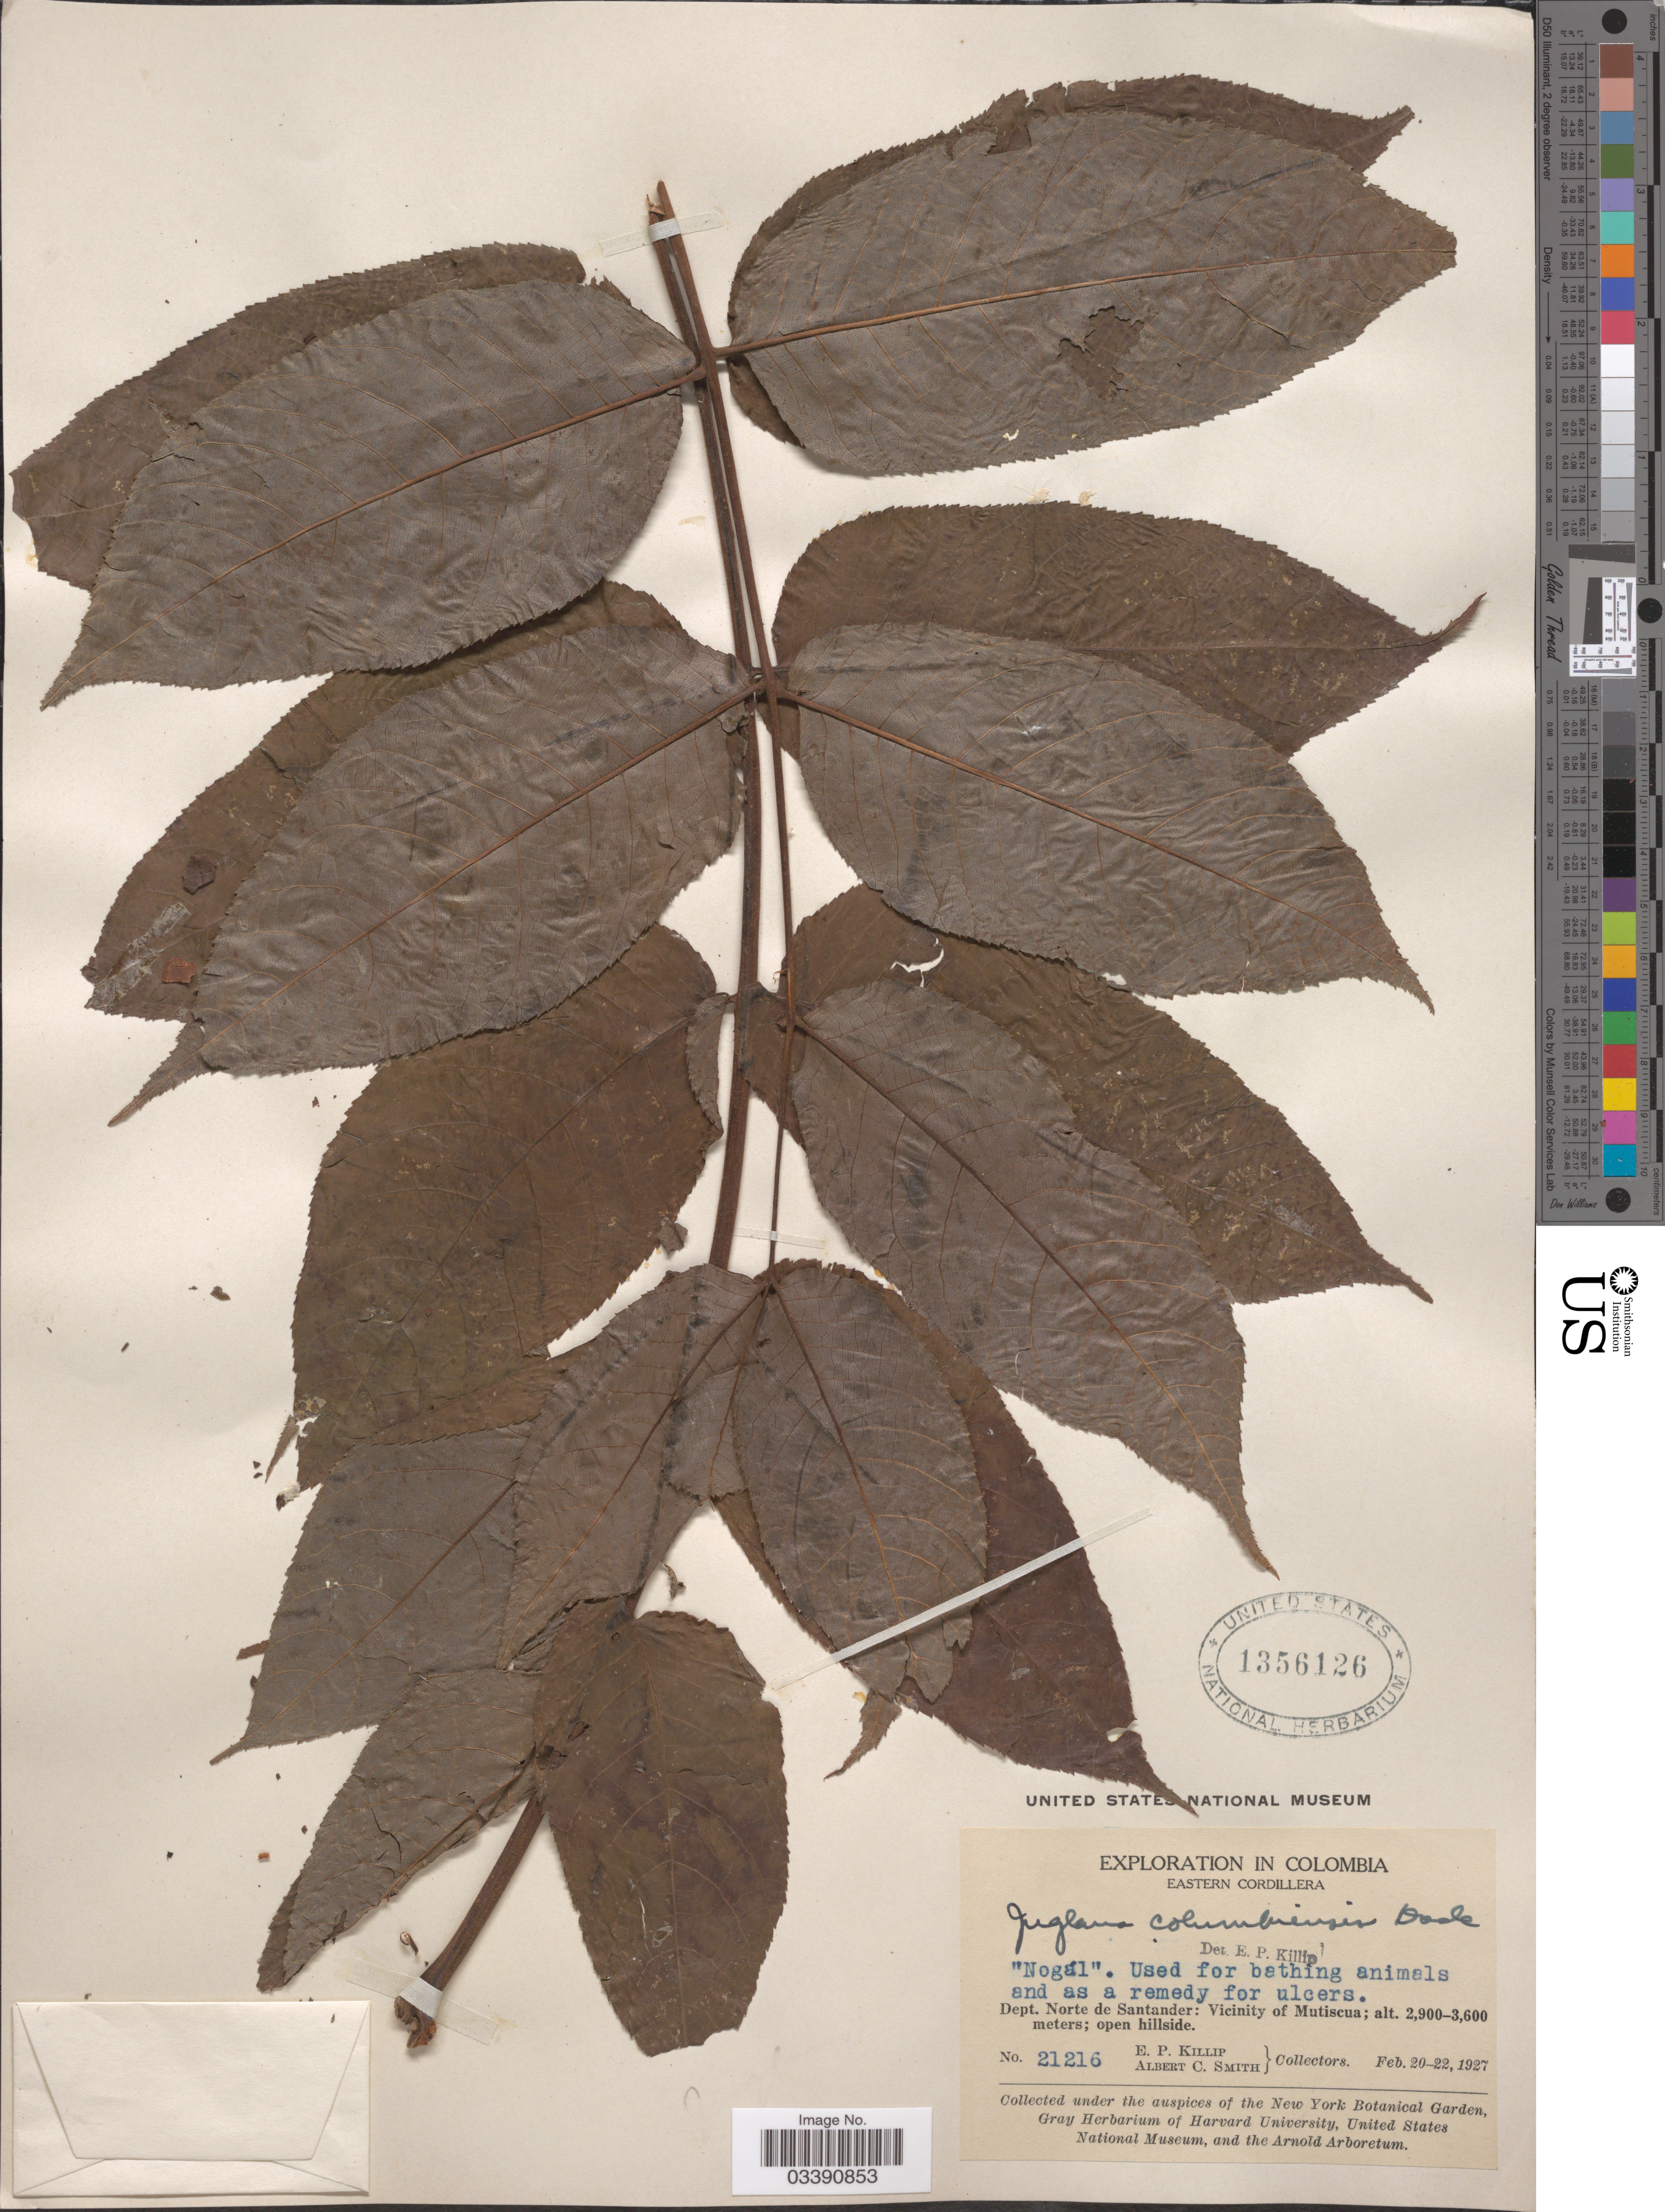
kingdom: Plantae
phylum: Tracheophyta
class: Magnoliopsida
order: Fagales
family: Juglandaceae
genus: Juglans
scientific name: Juglans columbiensis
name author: Dode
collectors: E. P. Killip & A. C. Smith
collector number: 21216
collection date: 1927-02-20/1927-02-22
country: Colombia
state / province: Norte de Santander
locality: Eastern Cordillera. Dept. Norte de Santander: Vicinity of Mutiscua.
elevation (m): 2900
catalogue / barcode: US 1356126